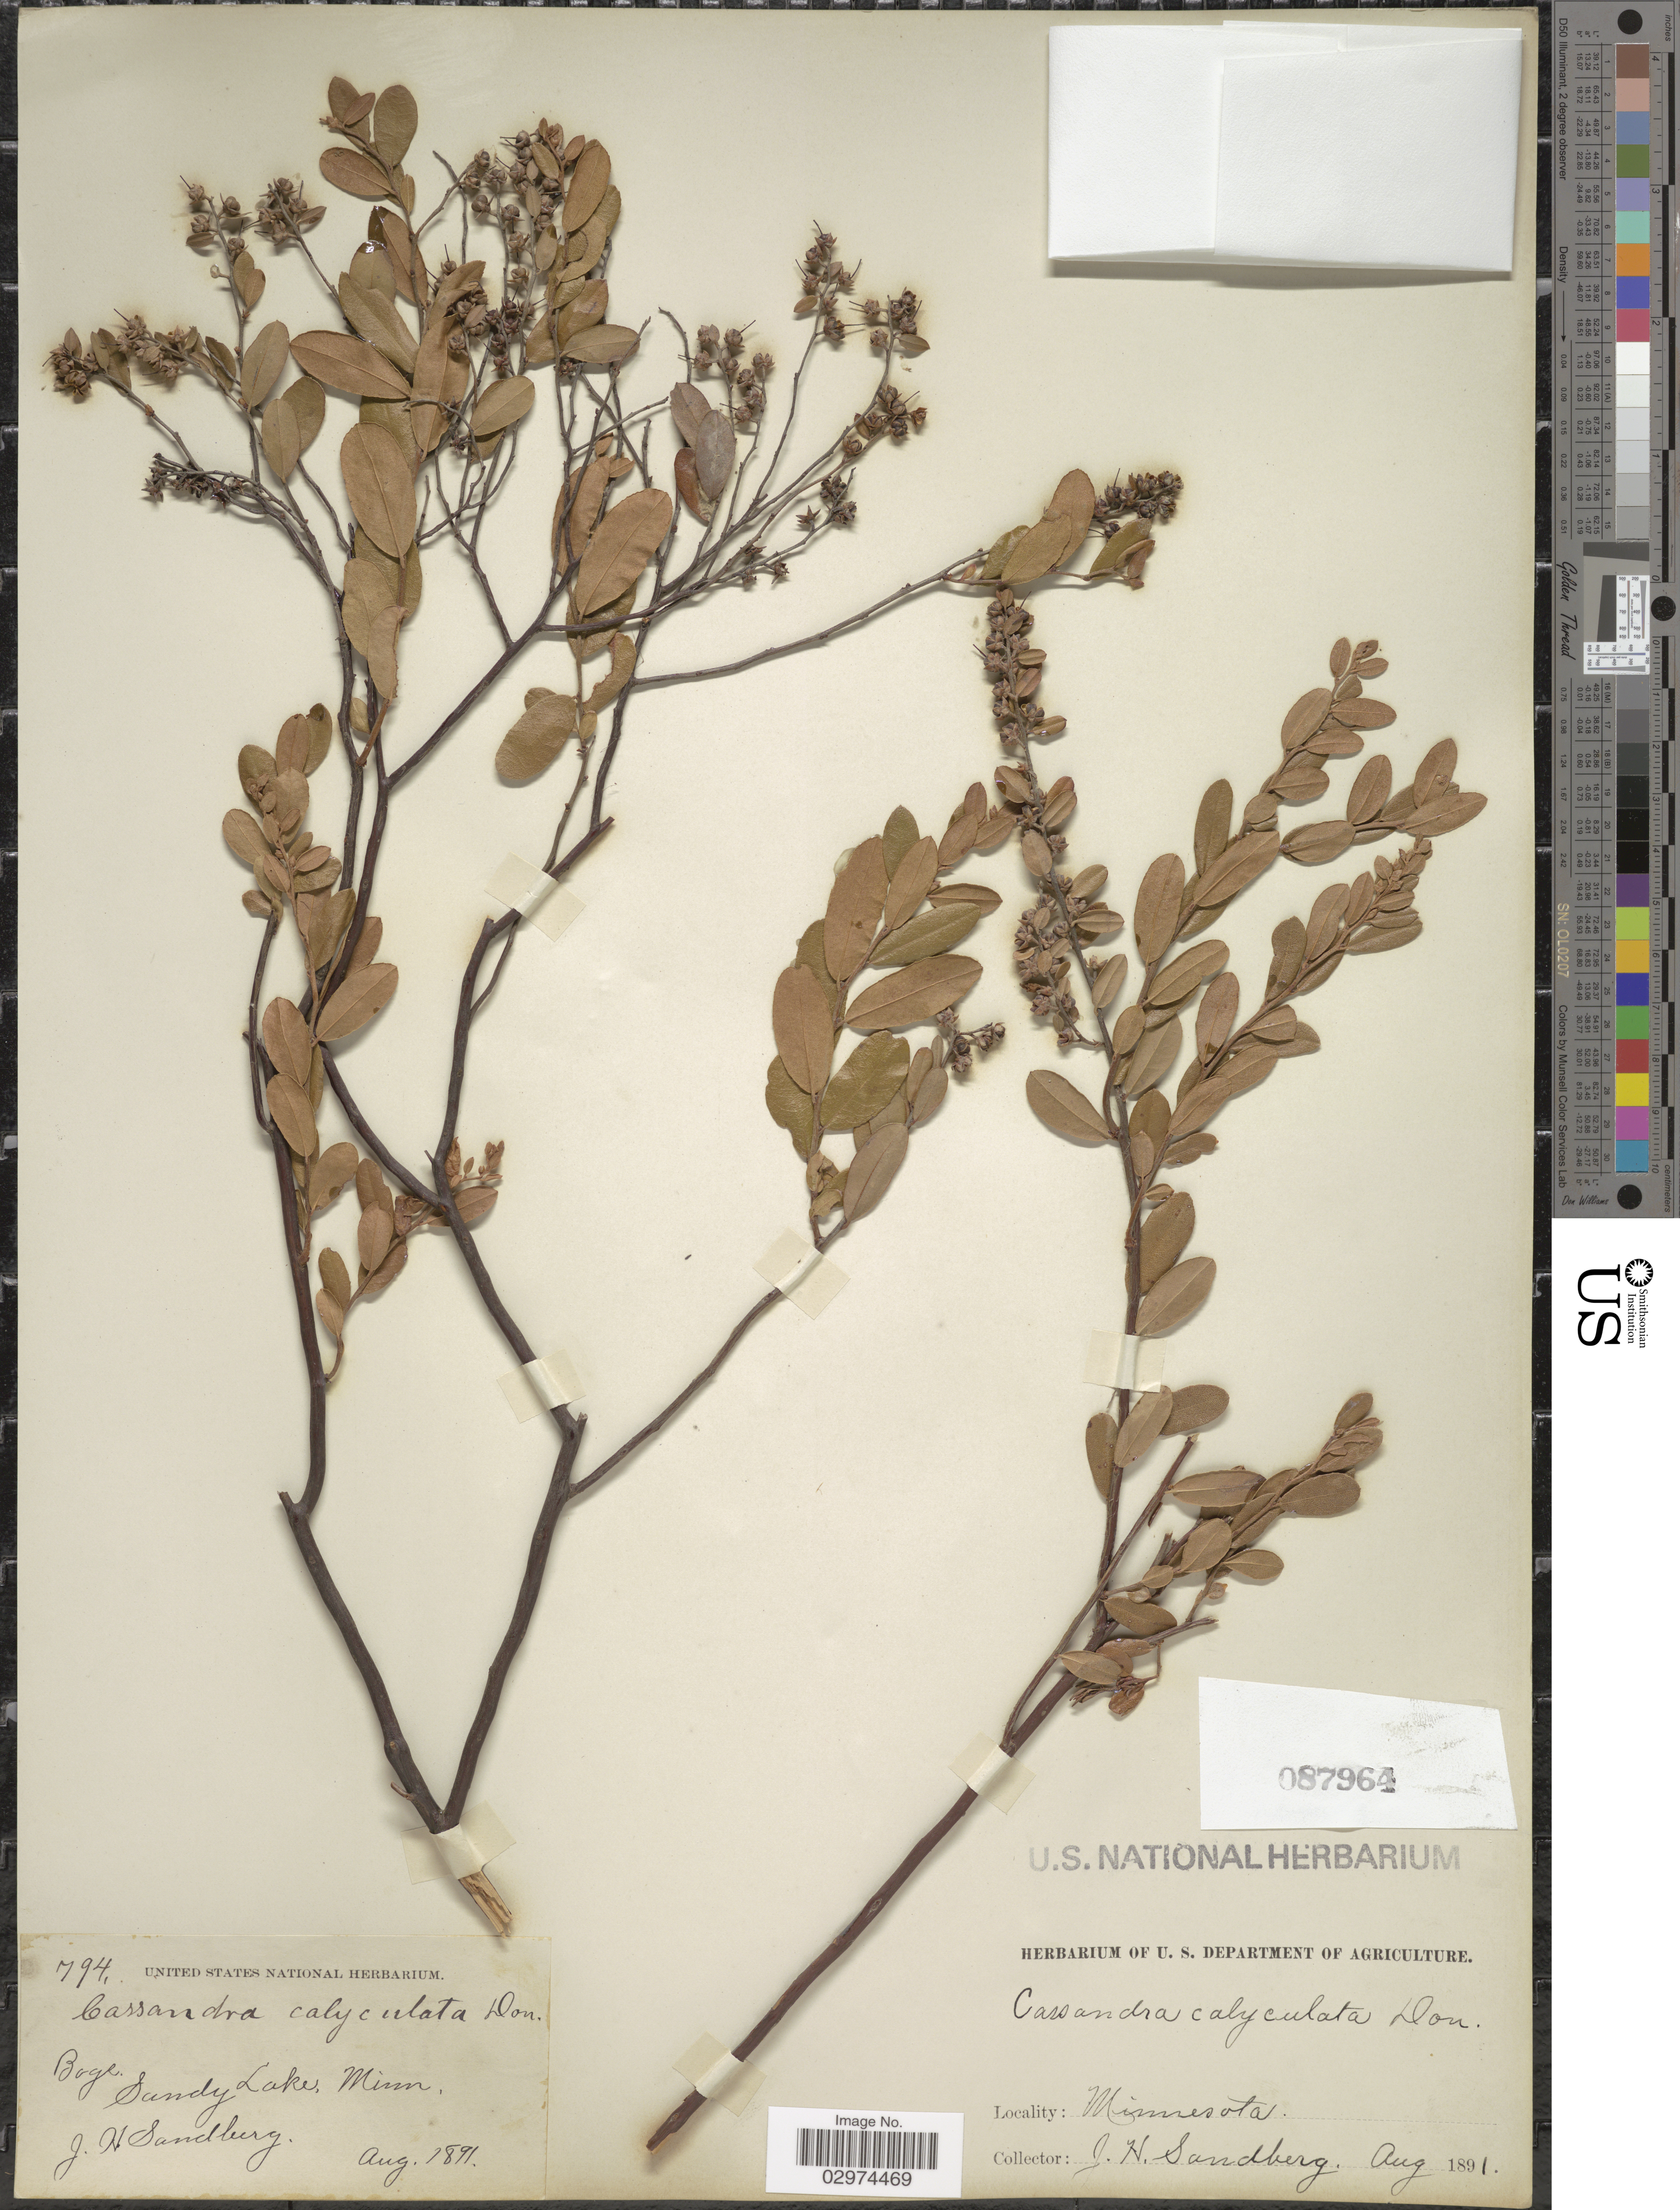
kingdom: Plantae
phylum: Tracheophyta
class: Magnoliopsida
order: Ericales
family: Ericaceae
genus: Chamaedaphne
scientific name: Chamaedaphne calyculata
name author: (L.) Moench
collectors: J. H. Sandberg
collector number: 794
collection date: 1891-08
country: United States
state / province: Minnesota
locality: Sandy Lake.